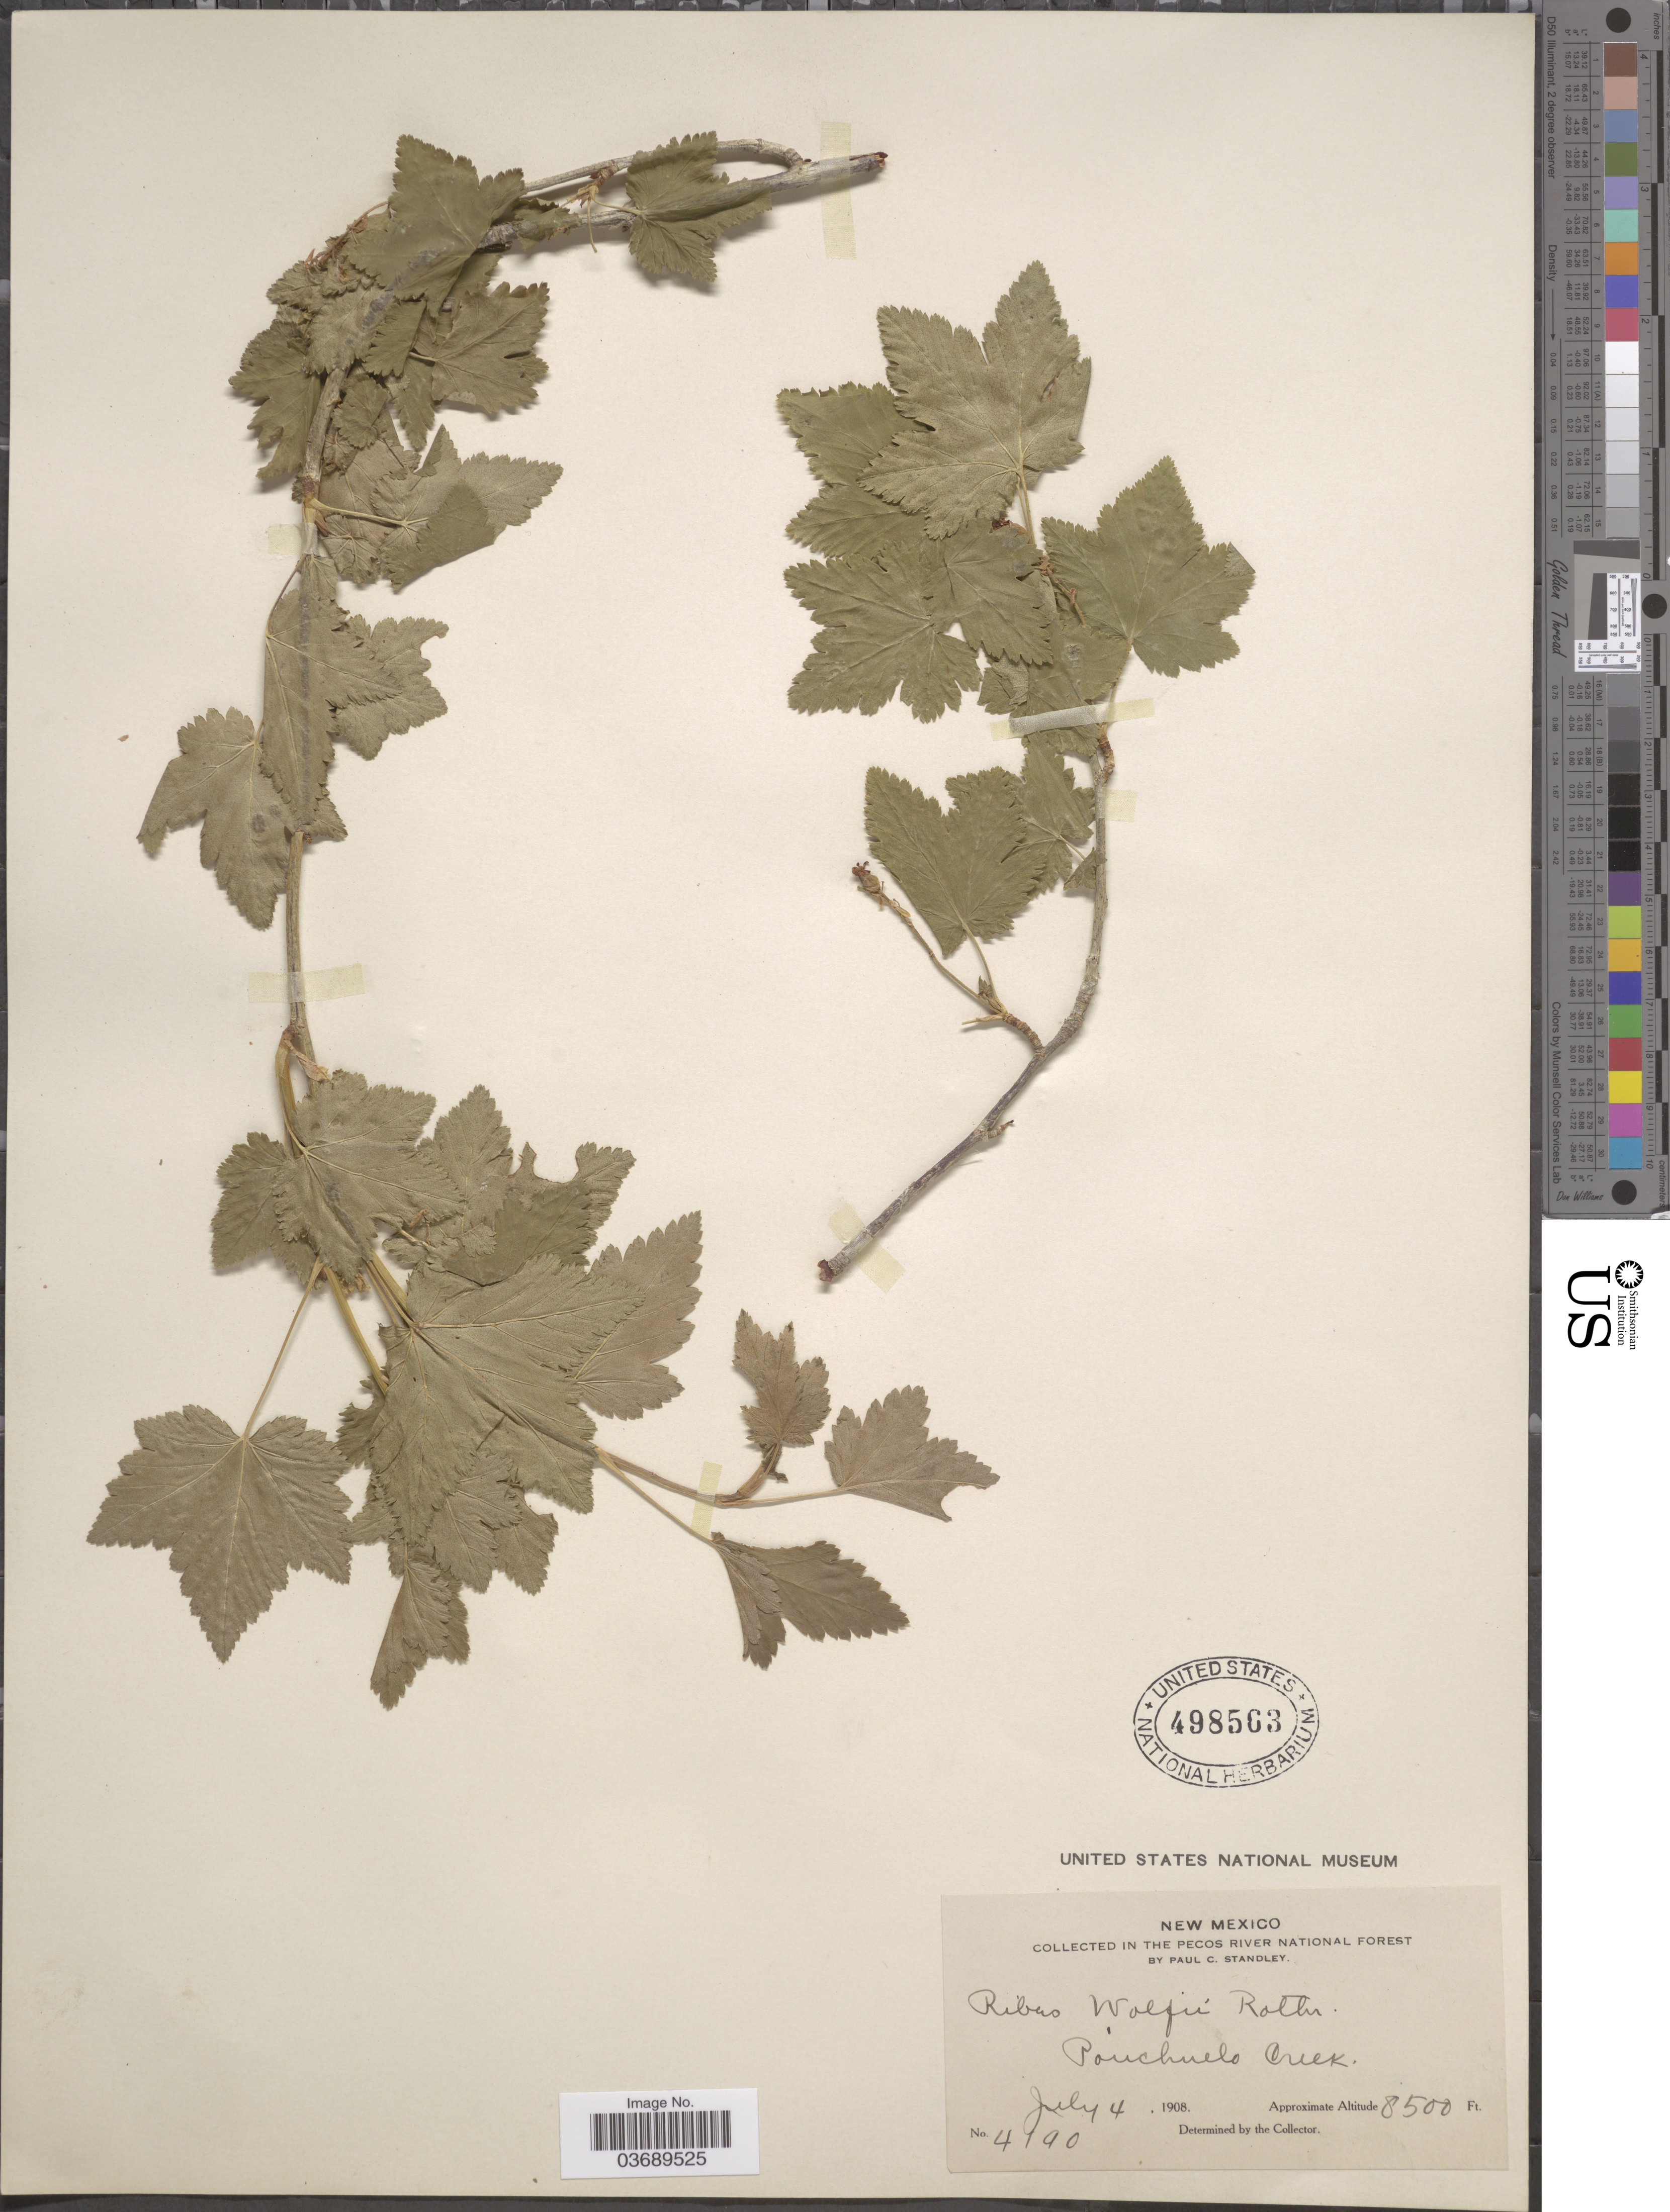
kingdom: Plantae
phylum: Tracheophyta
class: Magnoliopsida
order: Saxifragales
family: Grossulariaceae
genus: Ribes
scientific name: Ribes wolfii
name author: Rothr.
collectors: P. C. Standley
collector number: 4190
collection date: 1908-07-04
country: United States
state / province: New Mexico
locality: The Pecos River National Forest. Ponchuelo Creek.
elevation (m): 2591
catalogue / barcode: US 498563